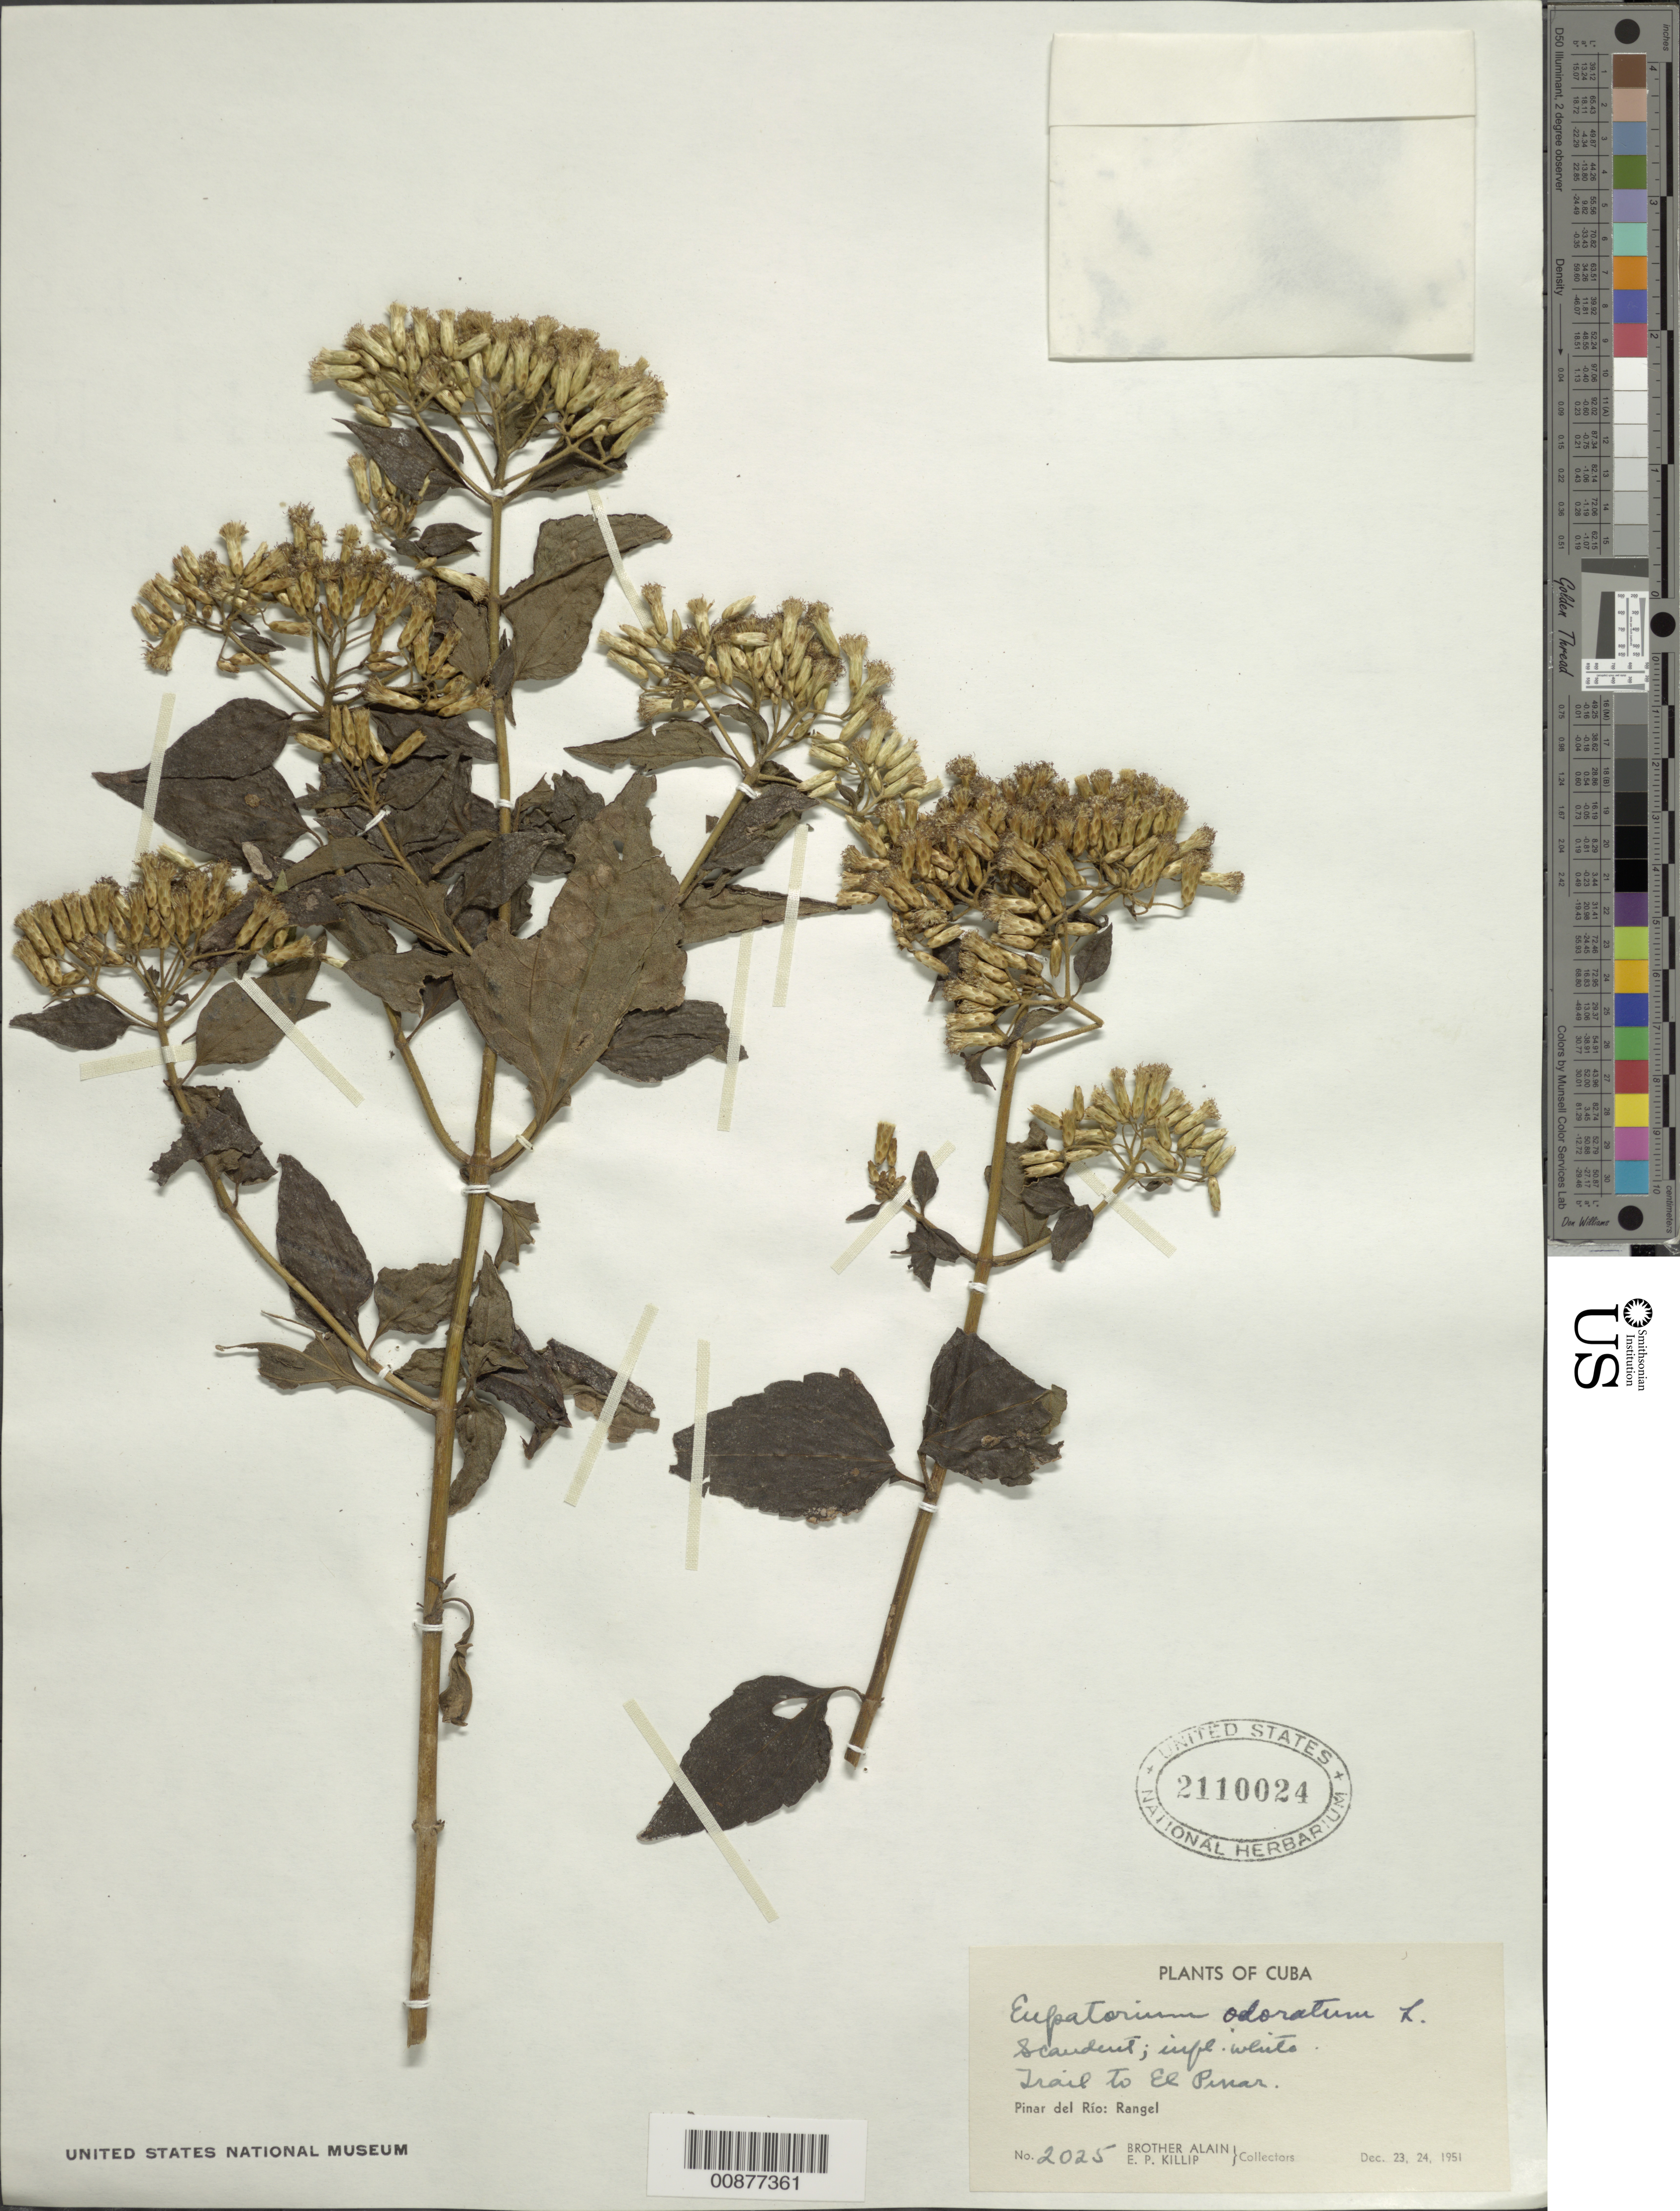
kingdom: Plantae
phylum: Tracheophyta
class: Magnoliopsida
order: Asterales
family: Asteraceae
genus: Chromolaena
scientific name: Chromolaena odorata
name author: (L.) R.M. King & H. Rob.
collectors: A. H. Liogier & E. P. Killip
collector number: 2025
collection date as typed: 23 Dec 1951 and 24 Dec 1951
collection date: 1951-12-23,1951-12-24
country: Cuba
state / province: Pinar del Río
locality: Trail to El Pinar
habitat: Along trail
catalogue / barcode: US 2110024